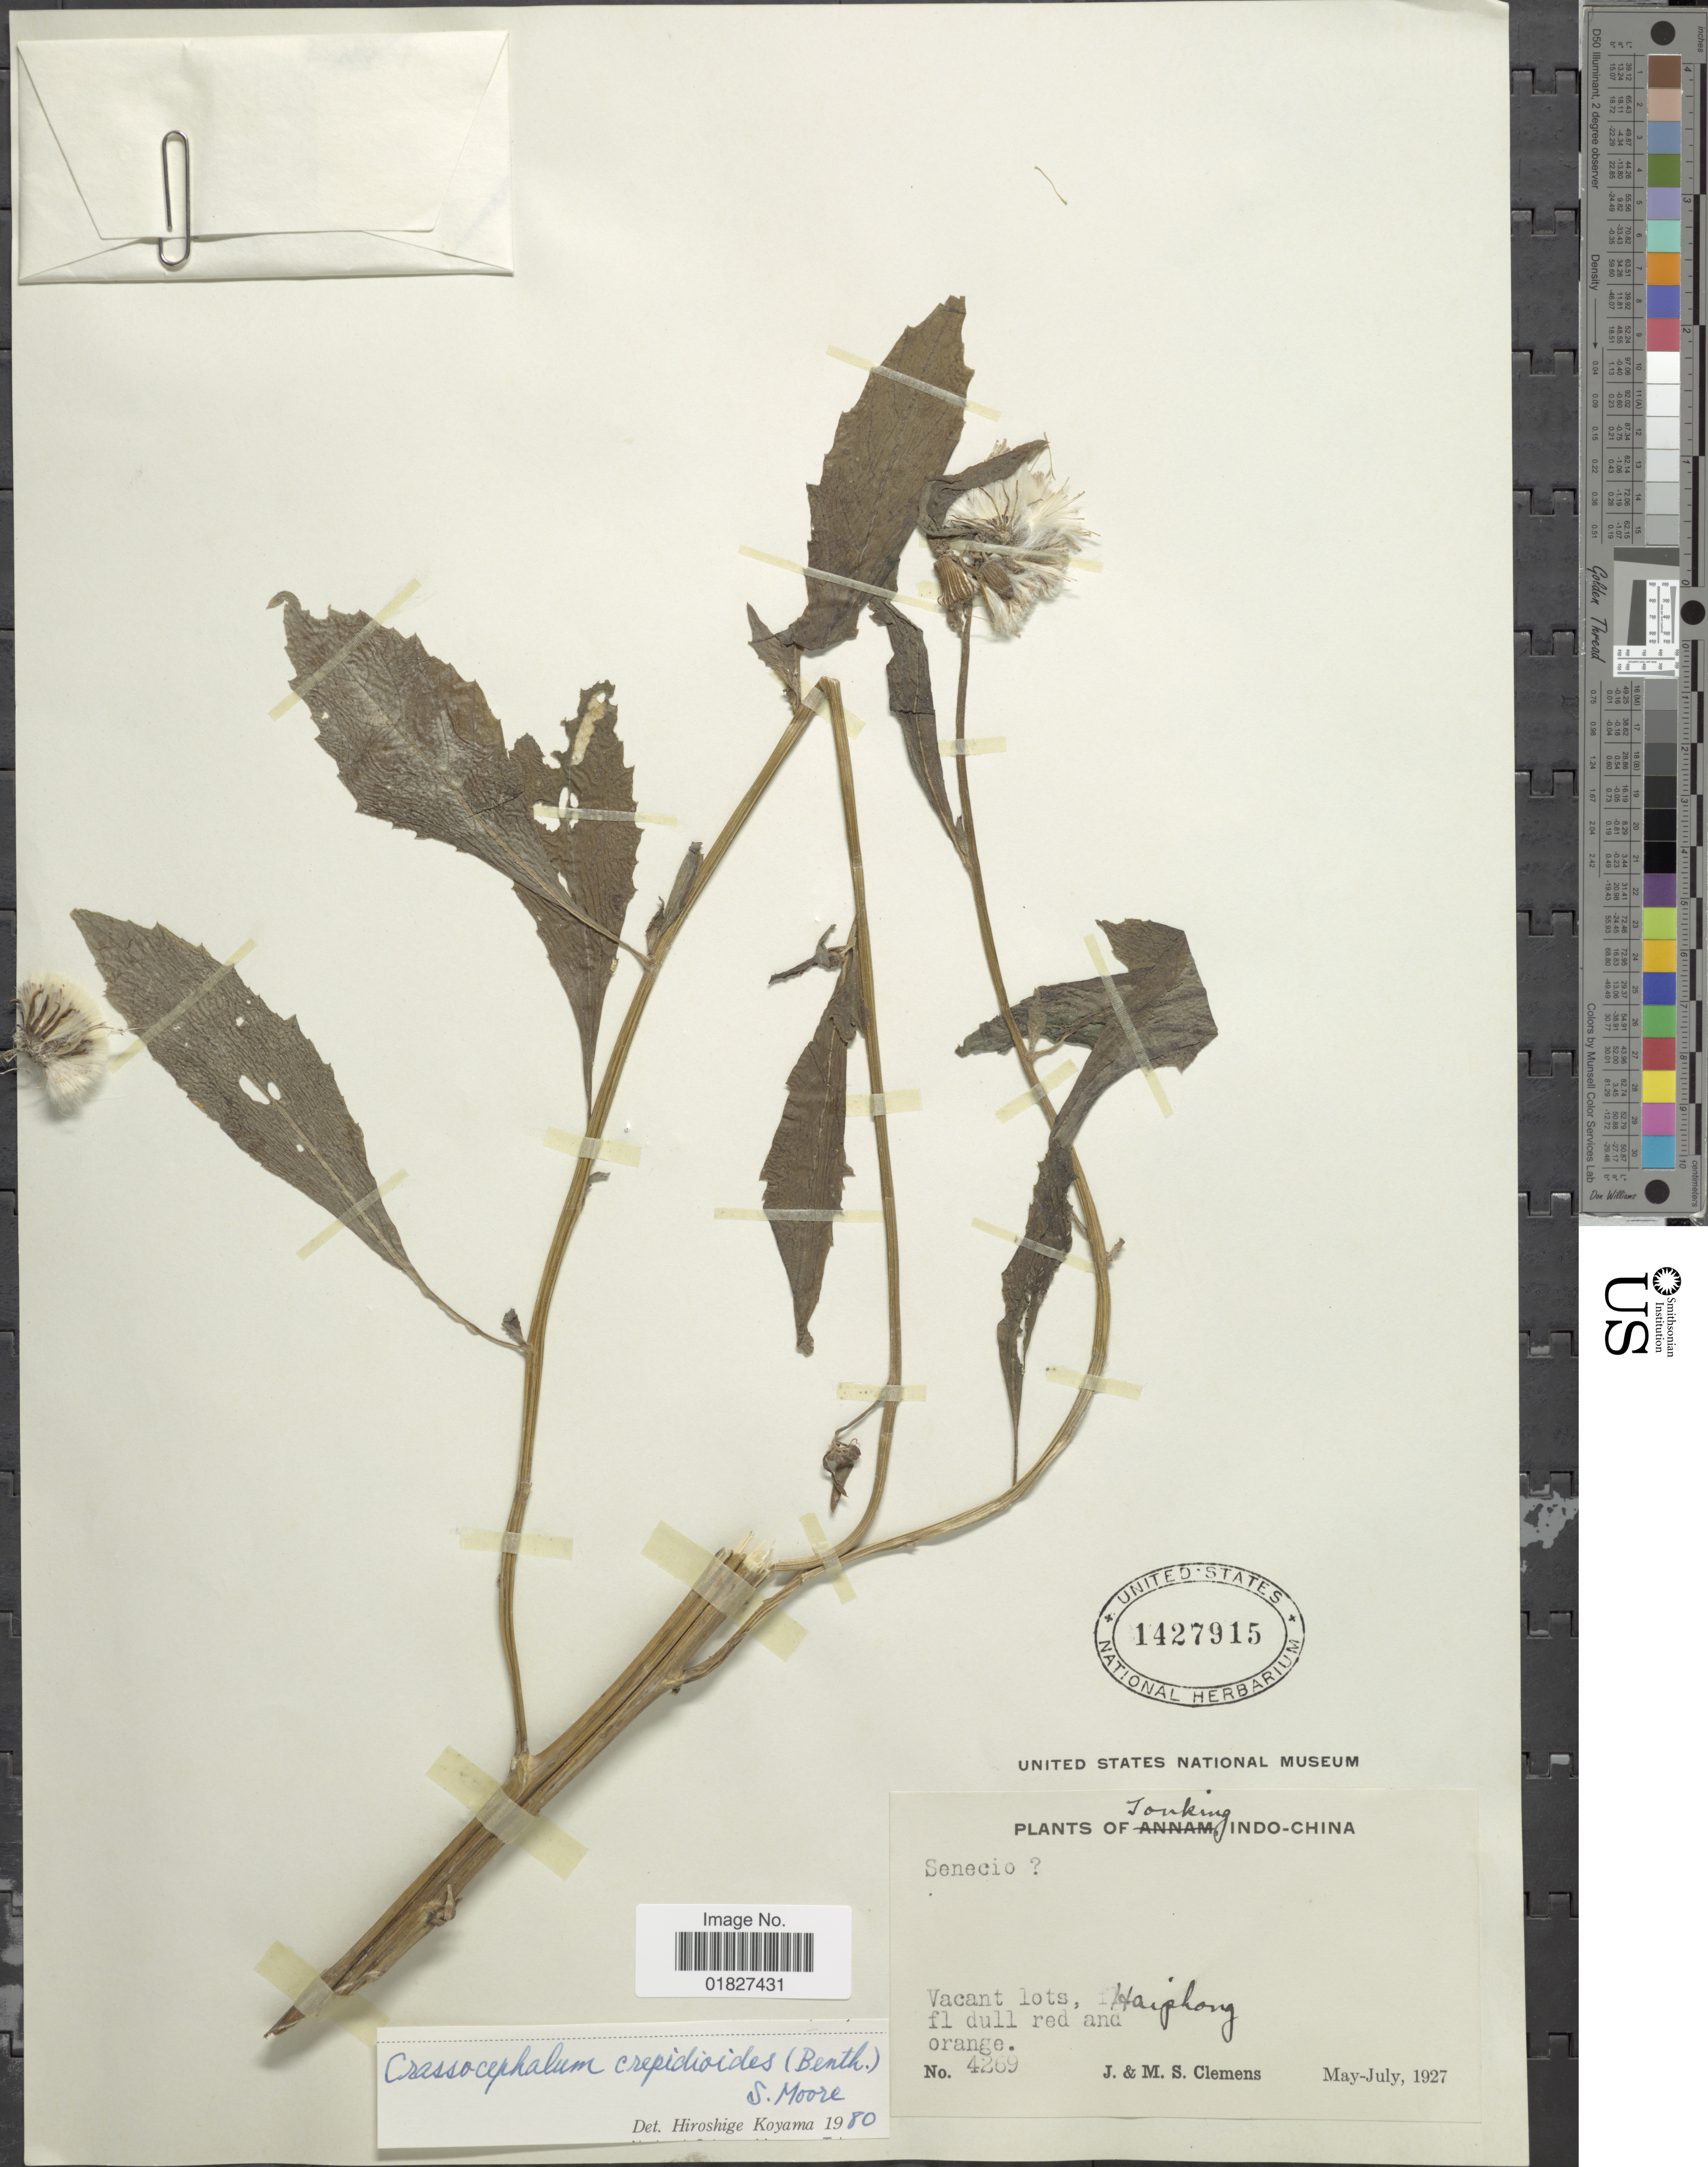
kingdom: Plantae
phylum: Tracheophyta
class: Magnoliopsida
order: Asterales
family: Asteraceae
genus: Crassocephalum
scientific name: Crassocephalum crepidioides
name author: (Benth.) S. Moore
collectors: J. Clemens & M. S. Clemens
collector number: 4269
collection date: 1927-05/1927-07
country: Vietnam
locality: Tonking, Indo-China, Vacant lots, Haiphong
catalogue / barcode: US 1427915